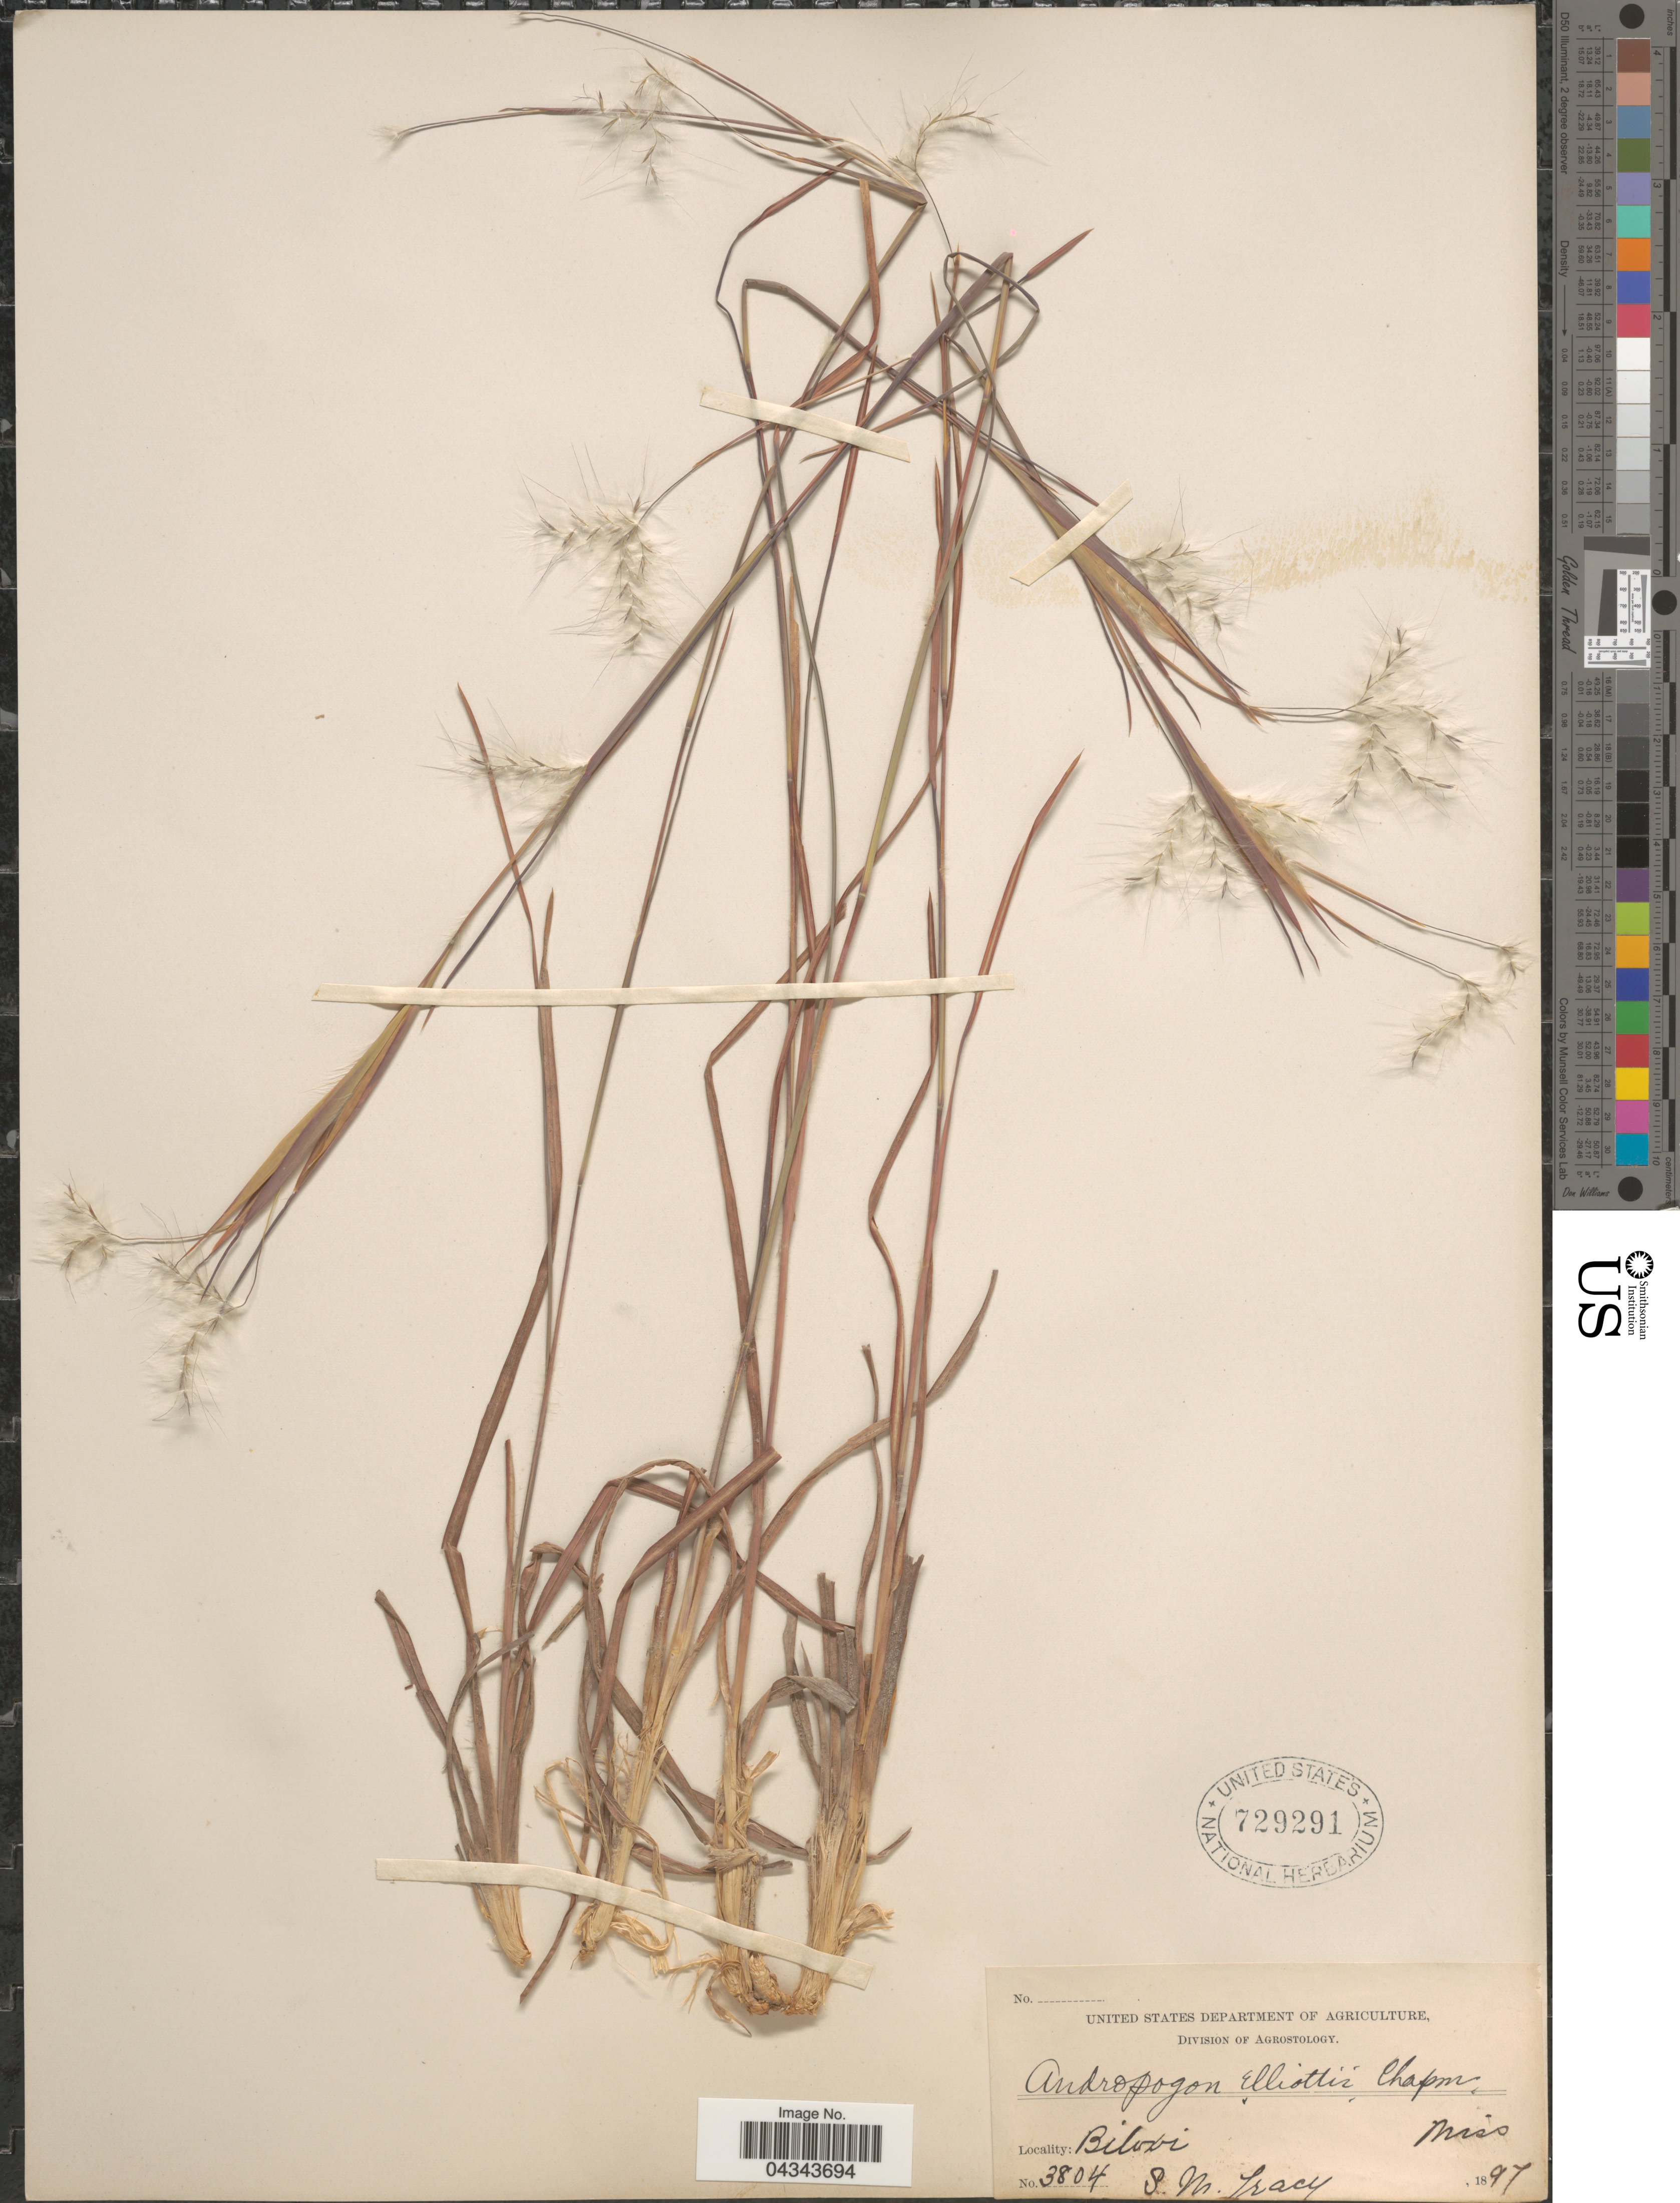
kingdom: Plantae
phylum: Tracheophyta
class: Liliopsida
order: Poales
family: Poaceae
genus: Andropogon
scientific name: Andropogon ternarius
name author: Michx.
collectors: S. M. Tracy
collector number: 3804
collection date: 1897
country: United States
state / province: Mississippi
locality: Biloxi.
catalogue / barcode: US 729291